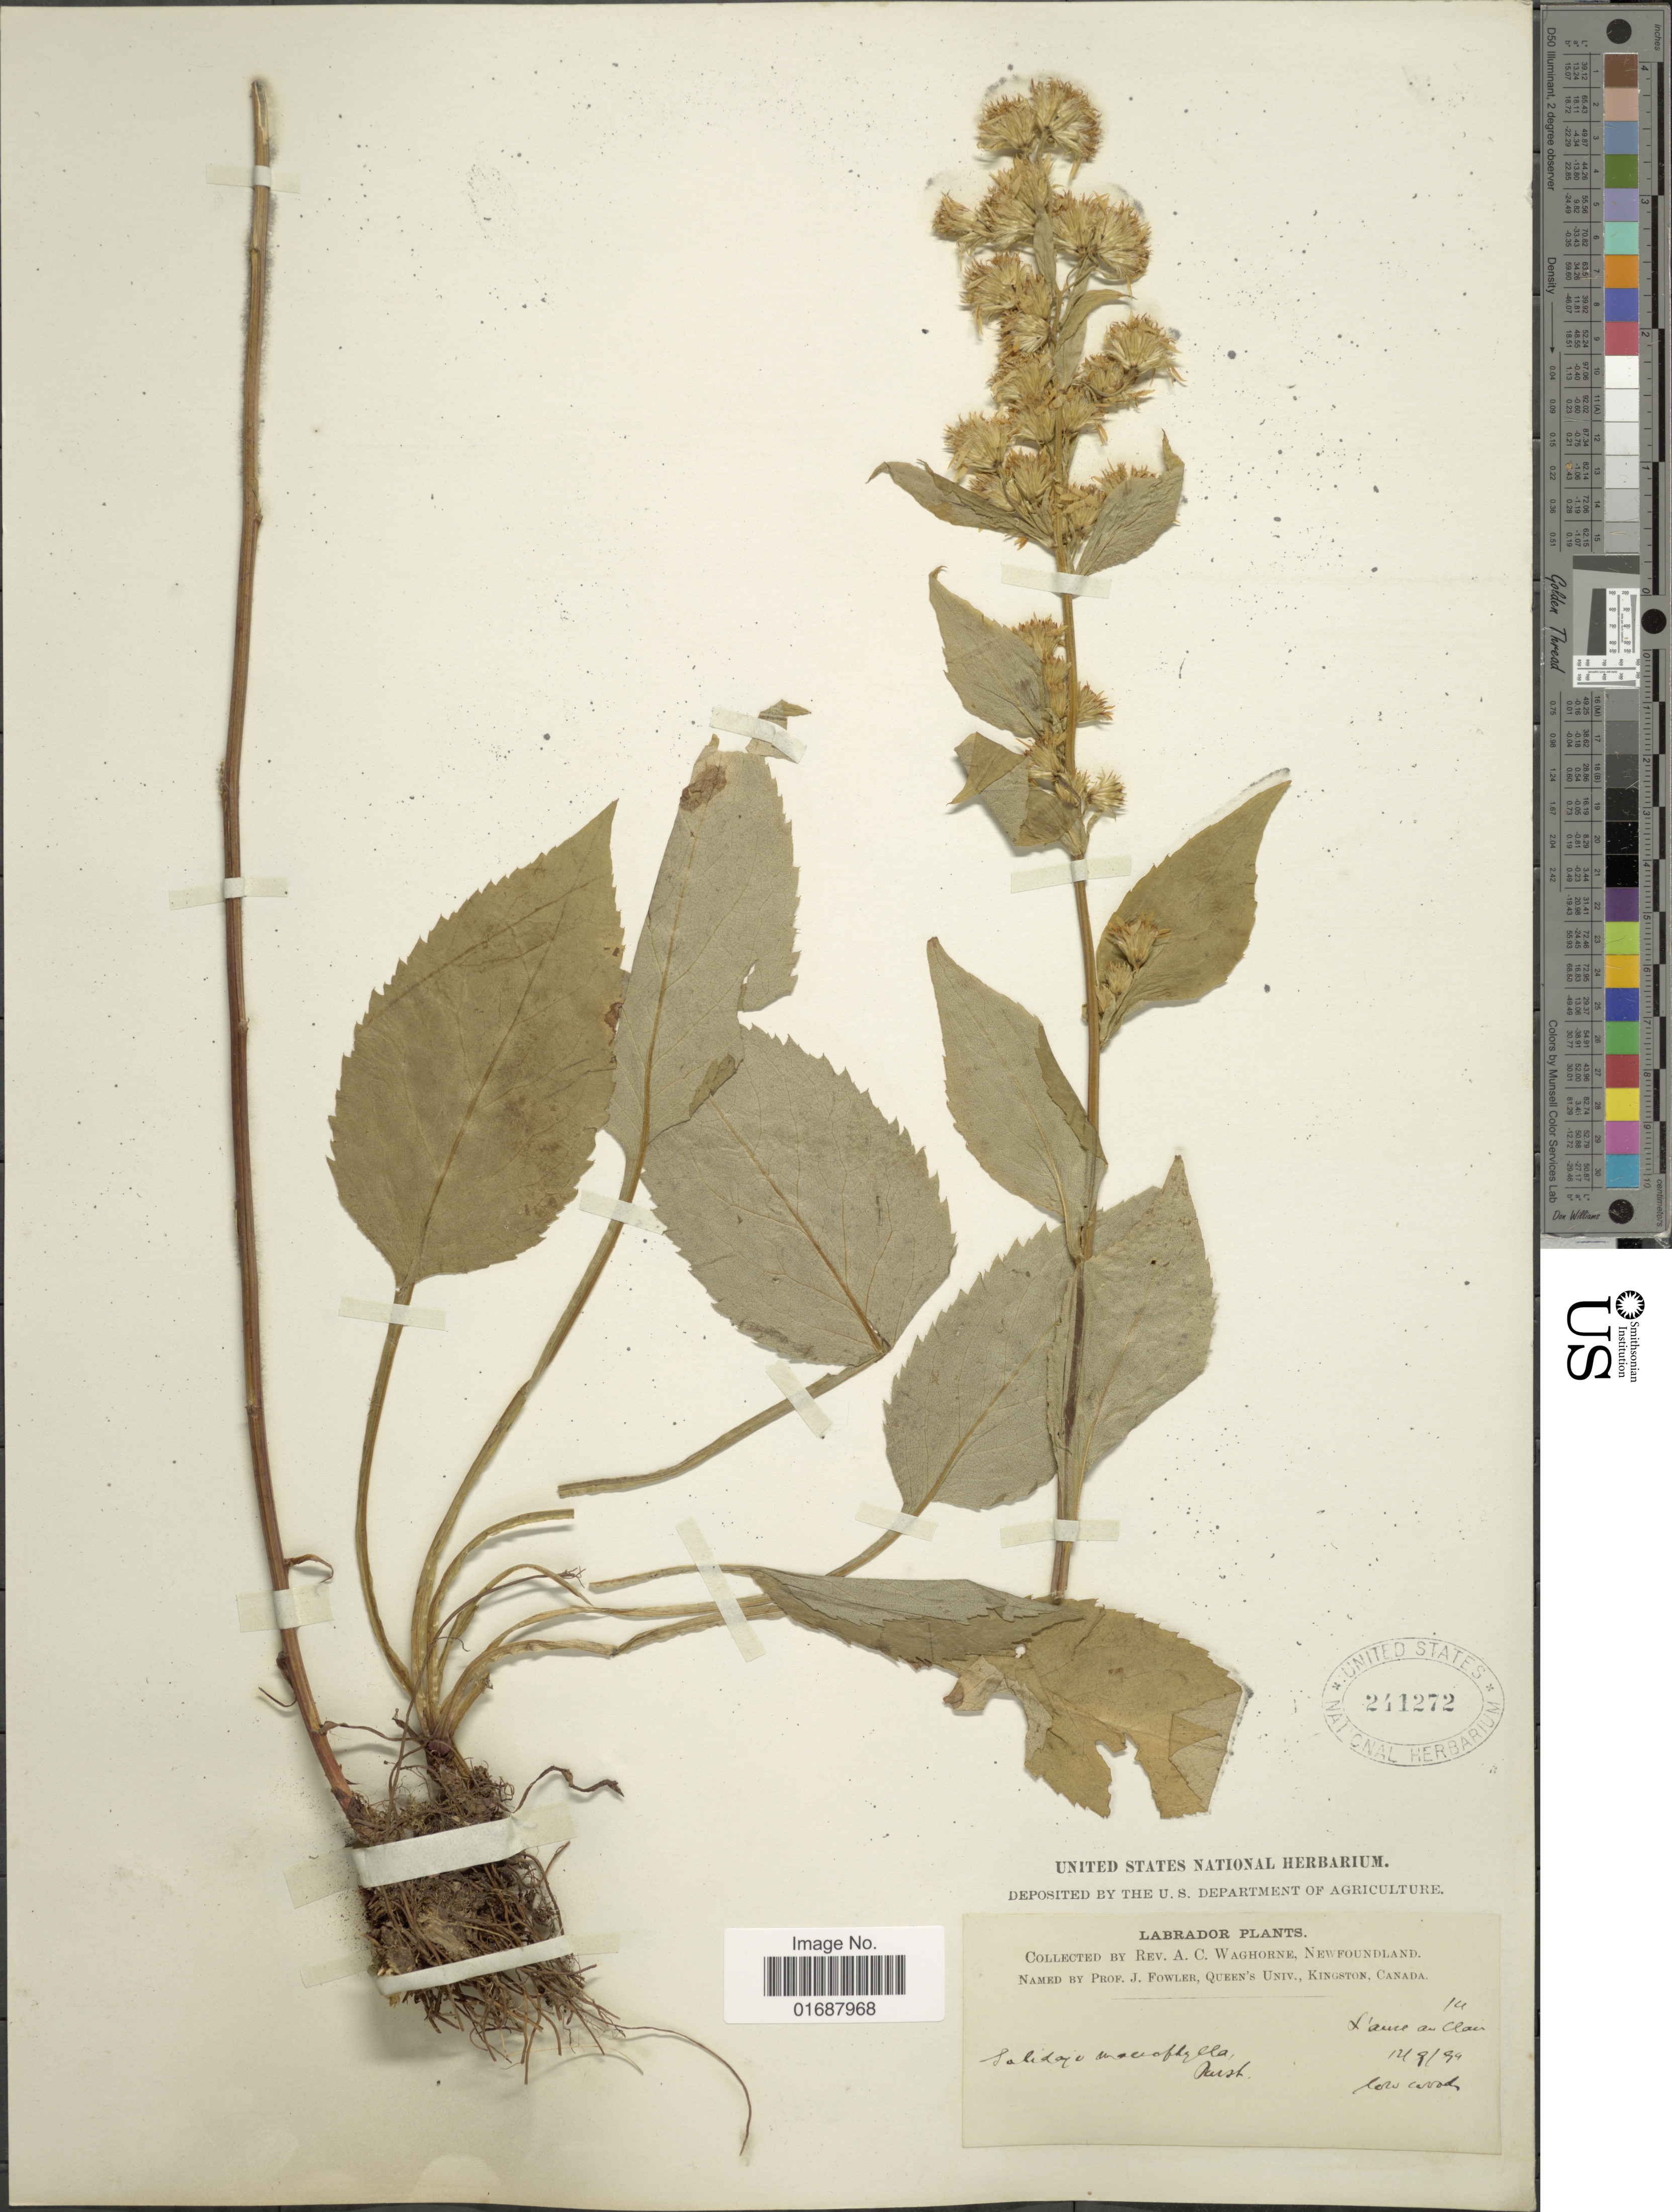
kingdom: Plantae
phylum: Tracheophyta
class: Magnoliopsida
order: Asterales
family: Asteraceae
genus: Solidago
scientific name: Solidago macrophylla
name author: Banks ex Pursh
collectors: A. Waghorne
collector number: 14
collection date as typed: Transcribed d/m/y: 12/9/94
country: Canada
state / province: Newfoundland and Labrador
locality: Labrador, Newfoundland. L'Anse-au-Clair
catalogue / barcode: US 241272